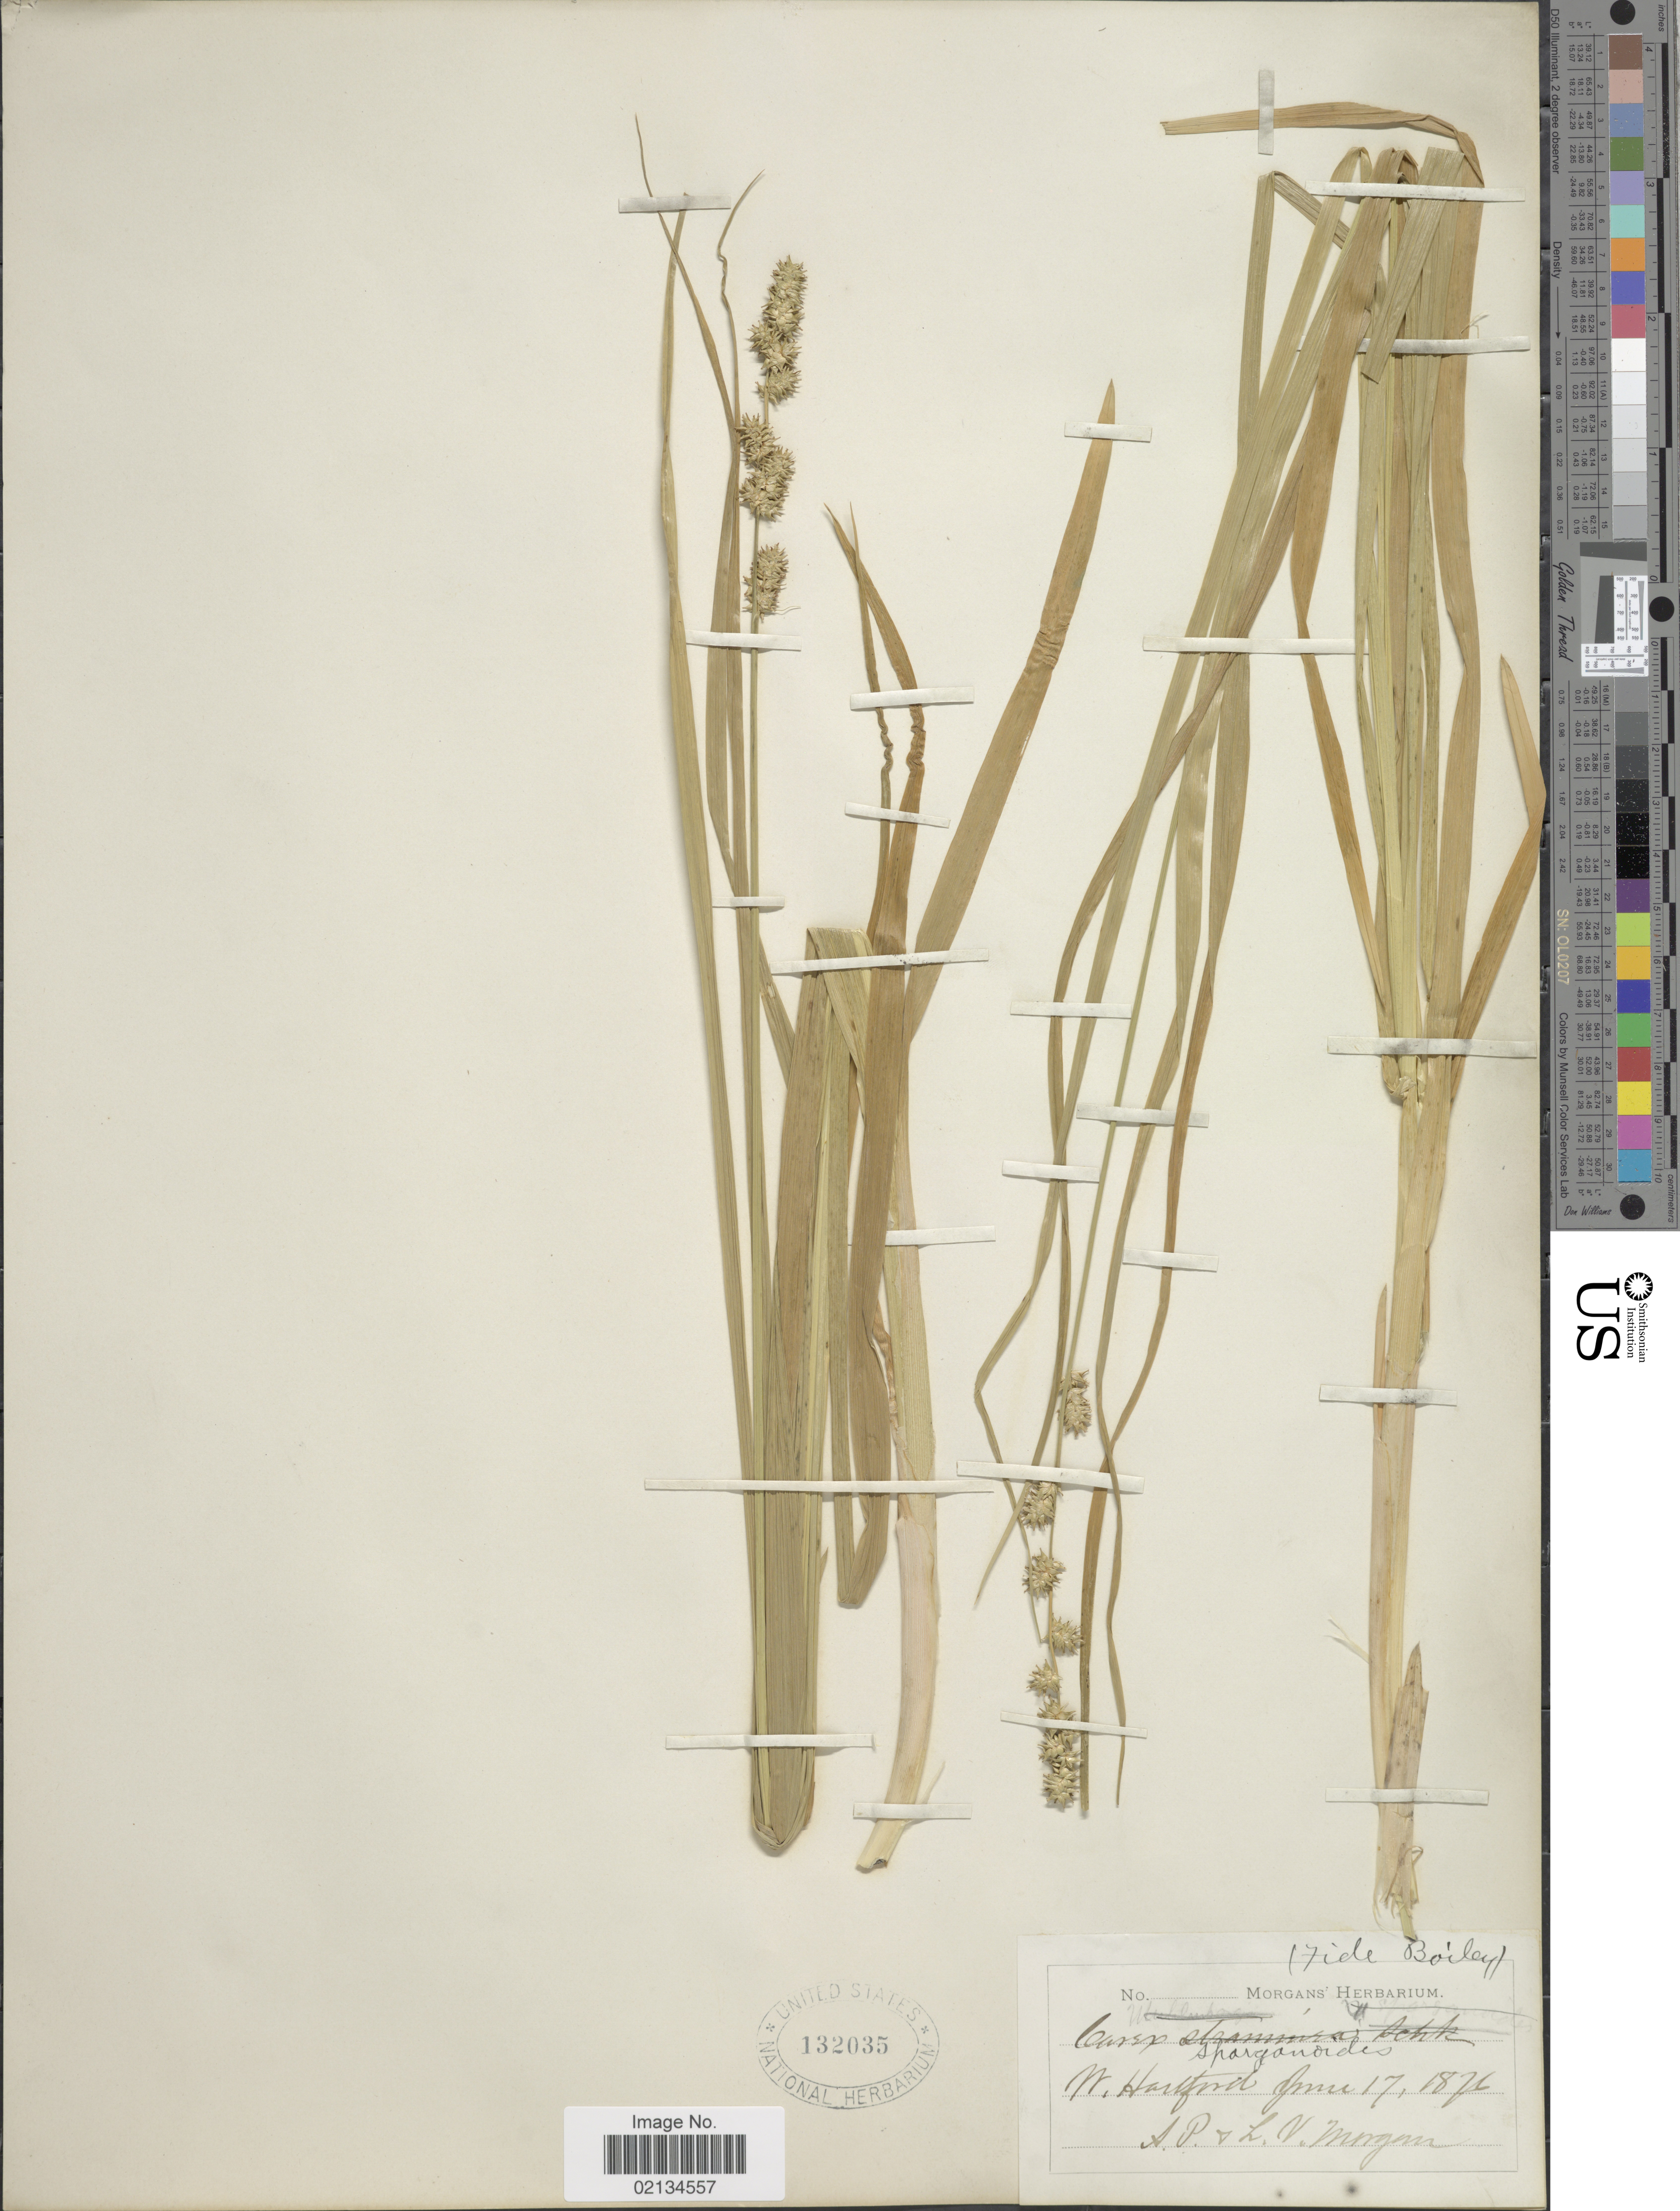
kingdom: Plantae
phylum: Tracheophyta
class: Liliopsida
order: Poales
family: Cyperaceae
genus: Carex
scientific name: Carex sparganioides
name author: Muhl. ex Willd.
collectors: A. Morgan & L. Morgan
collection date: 1876-06-17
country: United States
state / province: Vermont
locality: W. Hartford.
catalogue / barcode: US 132035